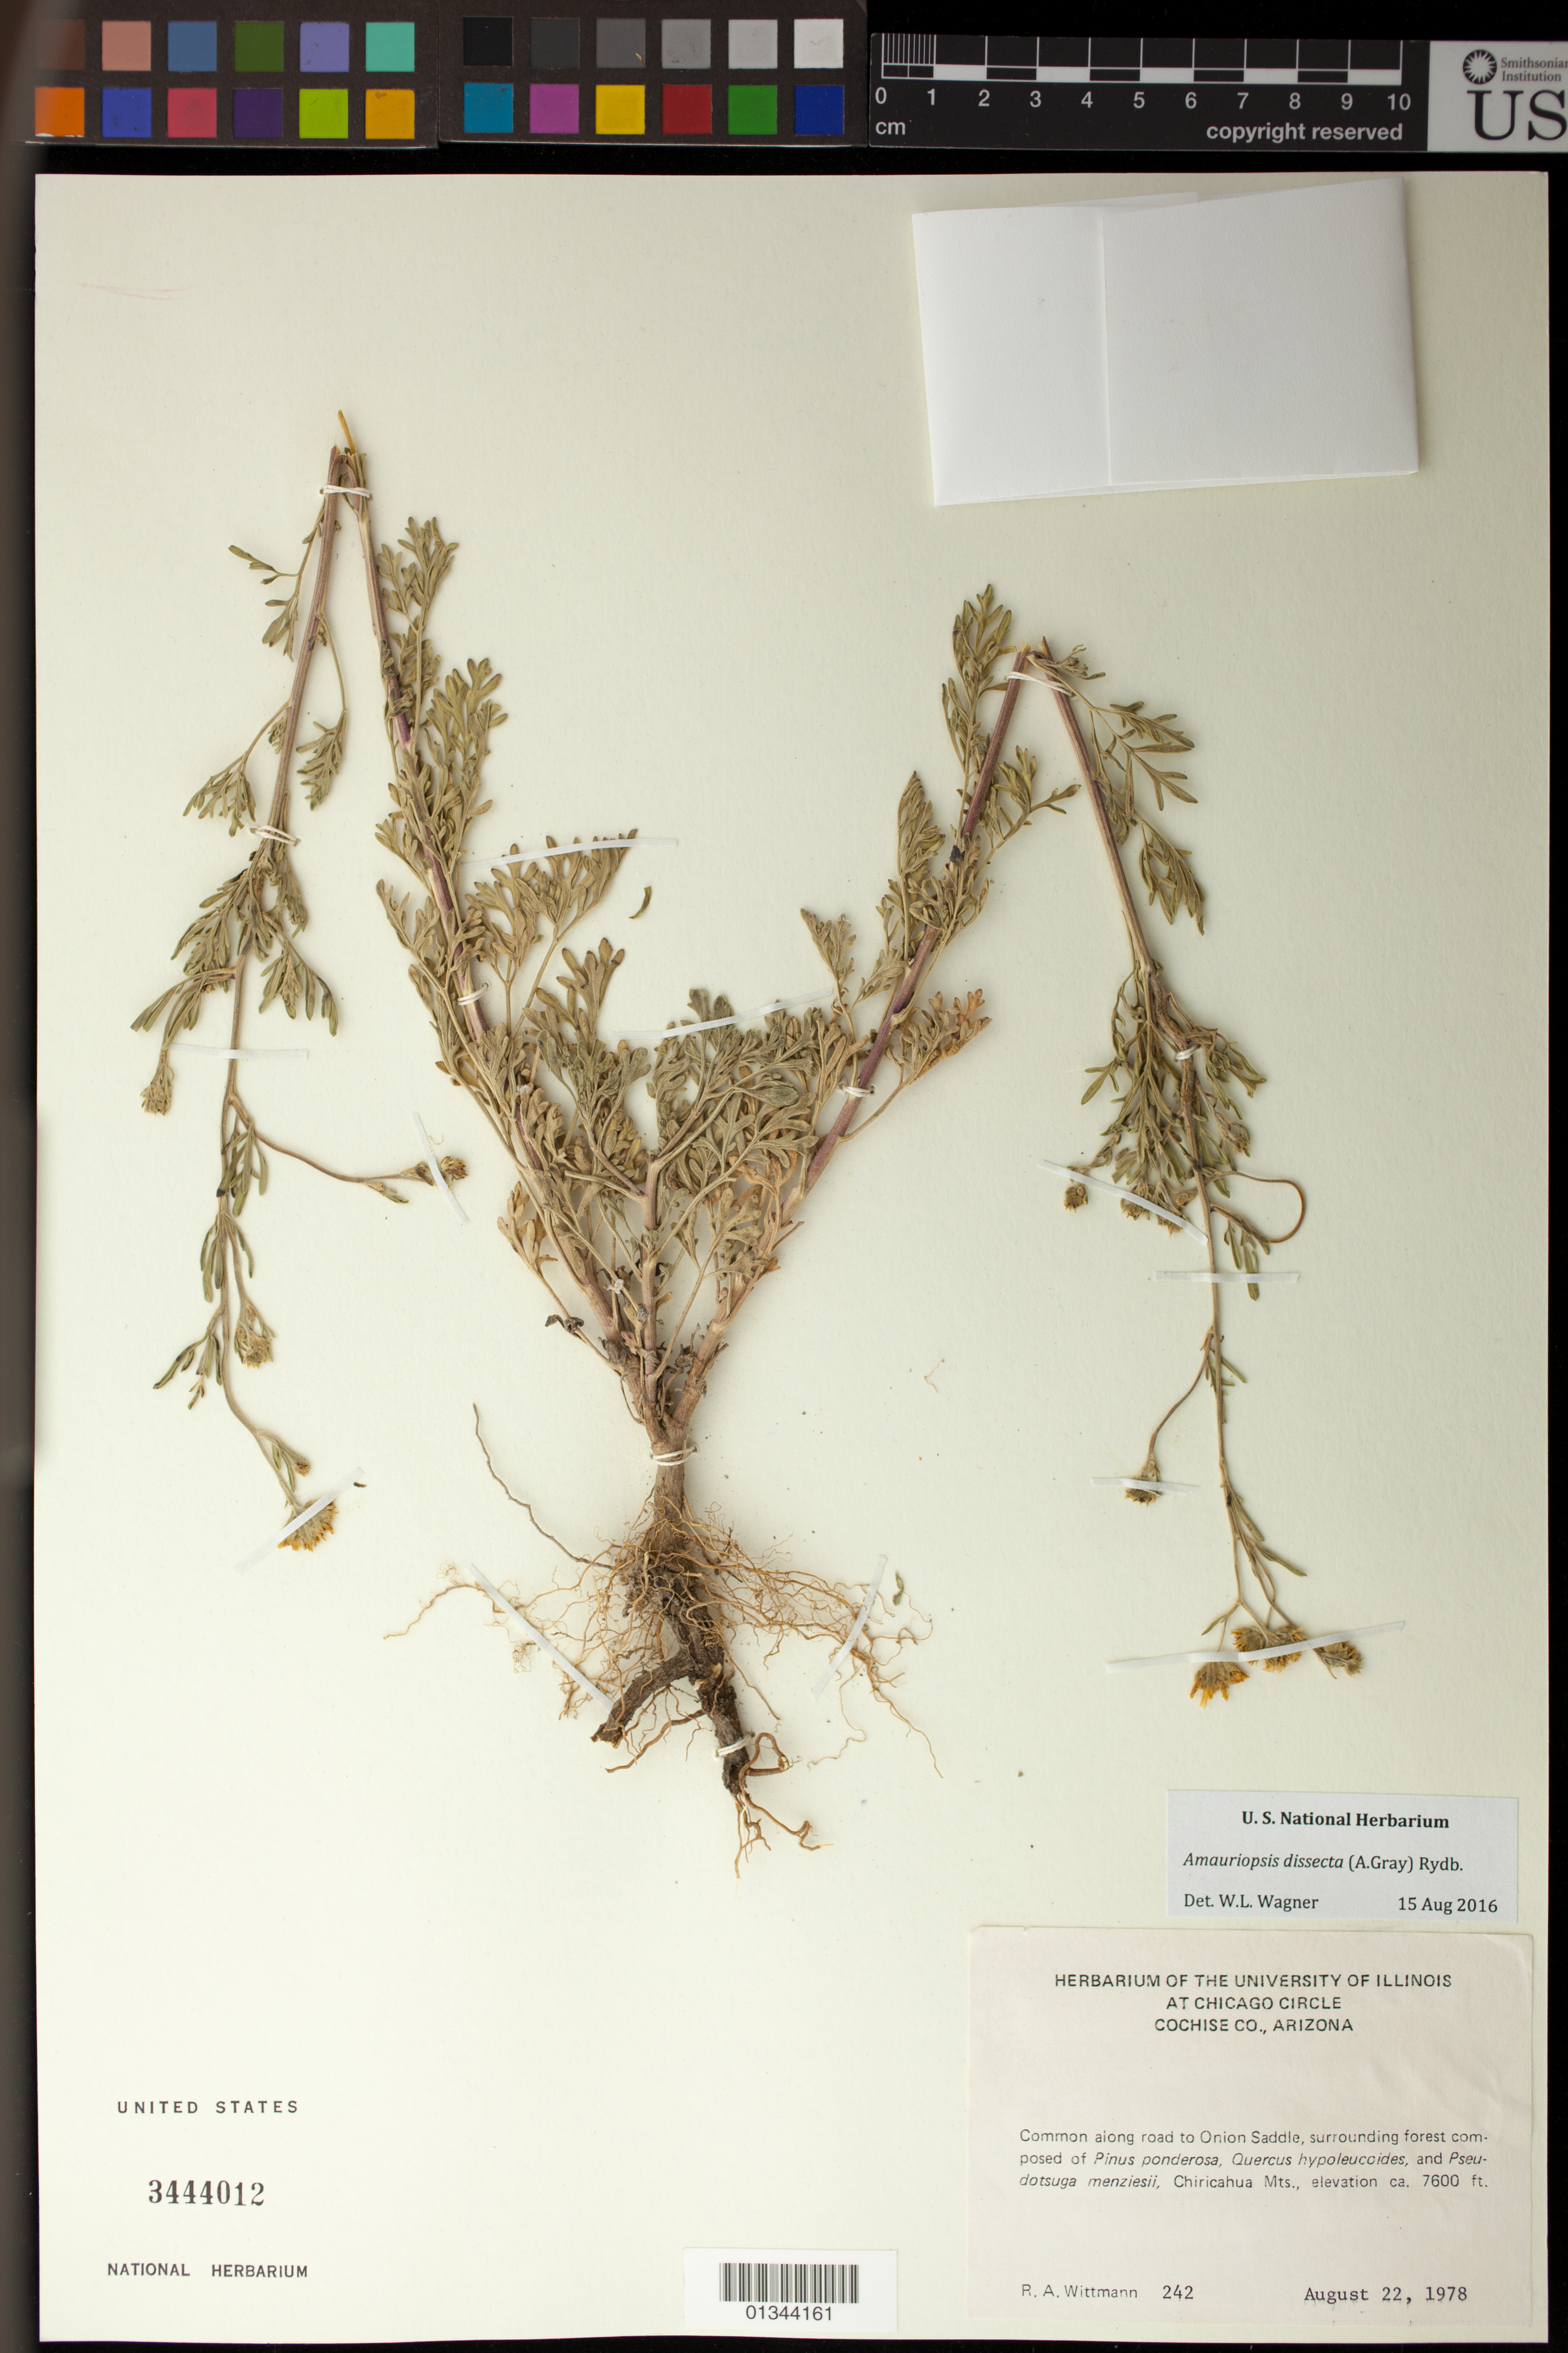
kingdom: Plantae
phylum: Tracheophyta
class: Magnoliopsida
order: Asterales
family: Asteraceae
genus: Amauriopsis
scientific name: Amauriopsis dissecta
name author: (A. Gray) Rydb.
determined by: Wagner, W. L., (BOT), Smithsonian Institution - National Museum of Natural History (UNITED STATES)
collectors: R. Wittmann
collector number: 242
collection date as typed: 22 Aug 1978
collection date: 1978-08-22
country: United States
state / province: Arizona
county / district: Cochise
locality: Chiricahua Mts.; along Rd. to Onion Saddle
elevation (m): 2316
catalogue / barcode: US 3444012